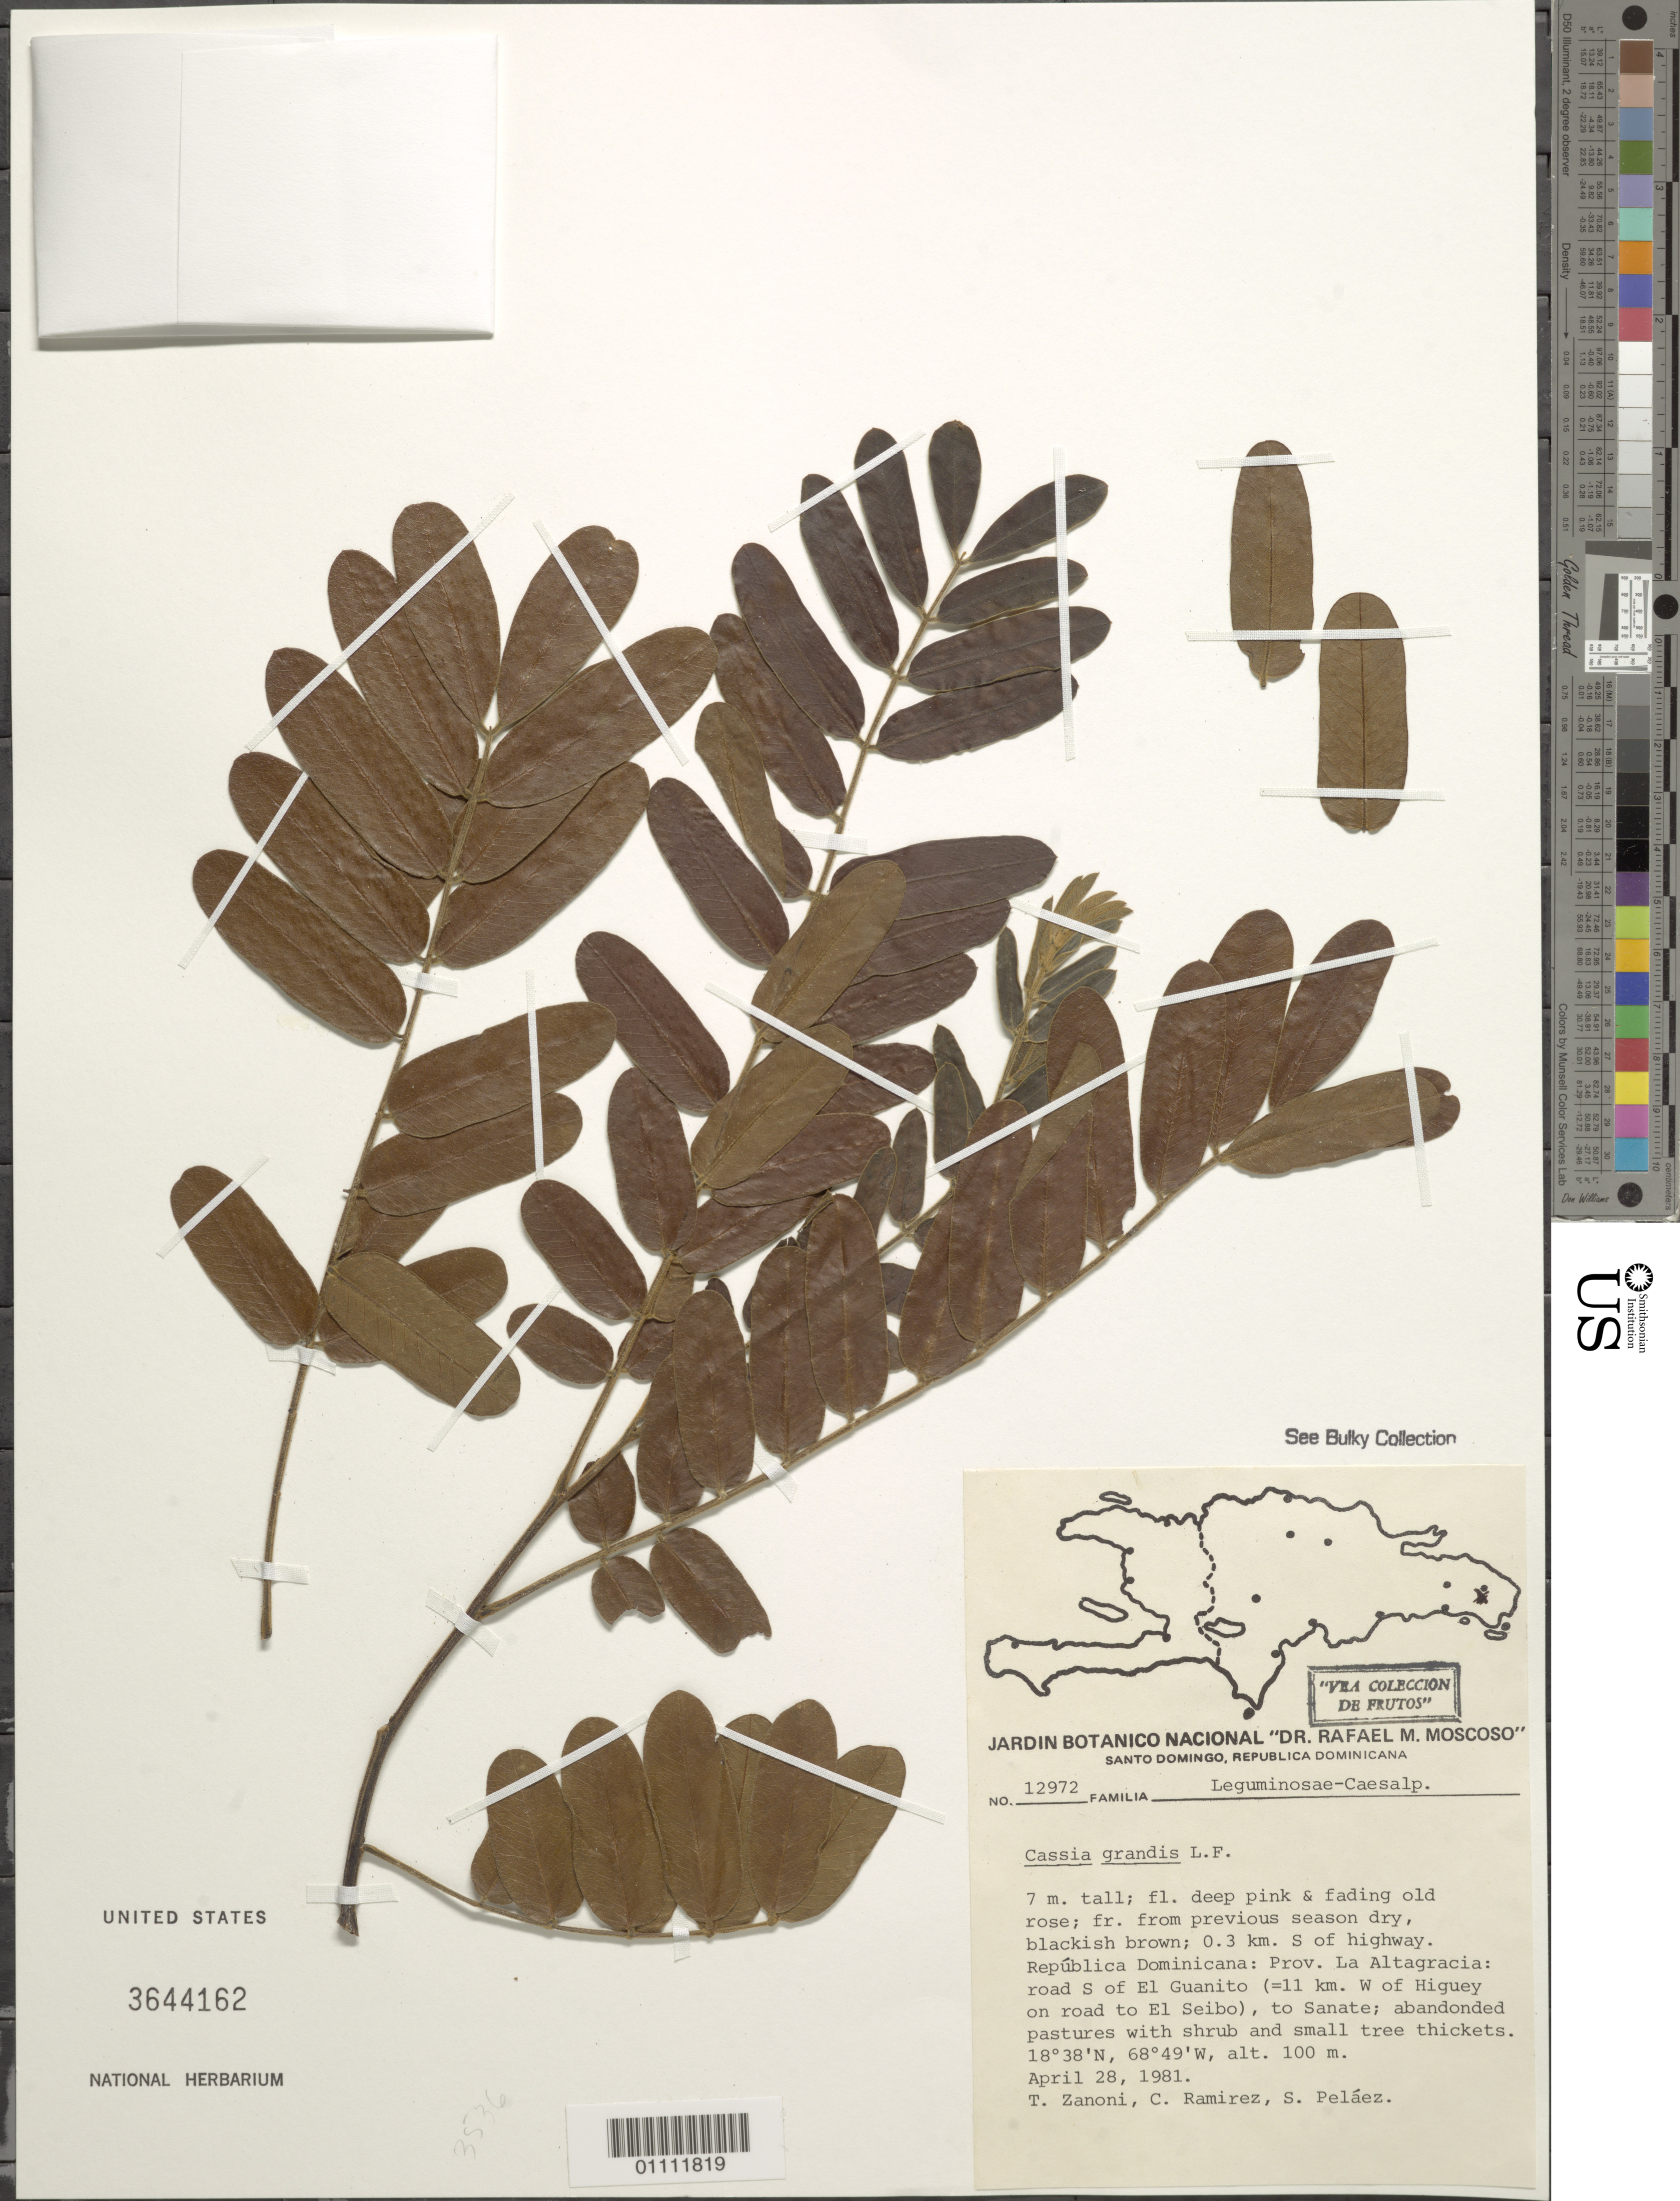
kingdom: Plantae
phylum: Tracheophyta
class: Magnoliopsida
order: Fabales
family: Fabaceae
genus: Cassia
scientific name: Cassia grandis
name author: L. f.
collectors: T. A. Zanoni, C. Ramirez & S. Pelaez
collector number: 12972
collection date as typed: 28 Apr 1981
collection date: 1981-04-28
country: Dominican Republic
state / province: La Altagracia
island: Hispaniola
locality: El Guanito, road S of (= 11km W of Higuey on road to El Seibo), to Sanate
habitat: Abandoned pastures with shrub and small tree thickets; 0.3 km S of highway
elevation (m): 100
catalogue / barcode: US 3644162